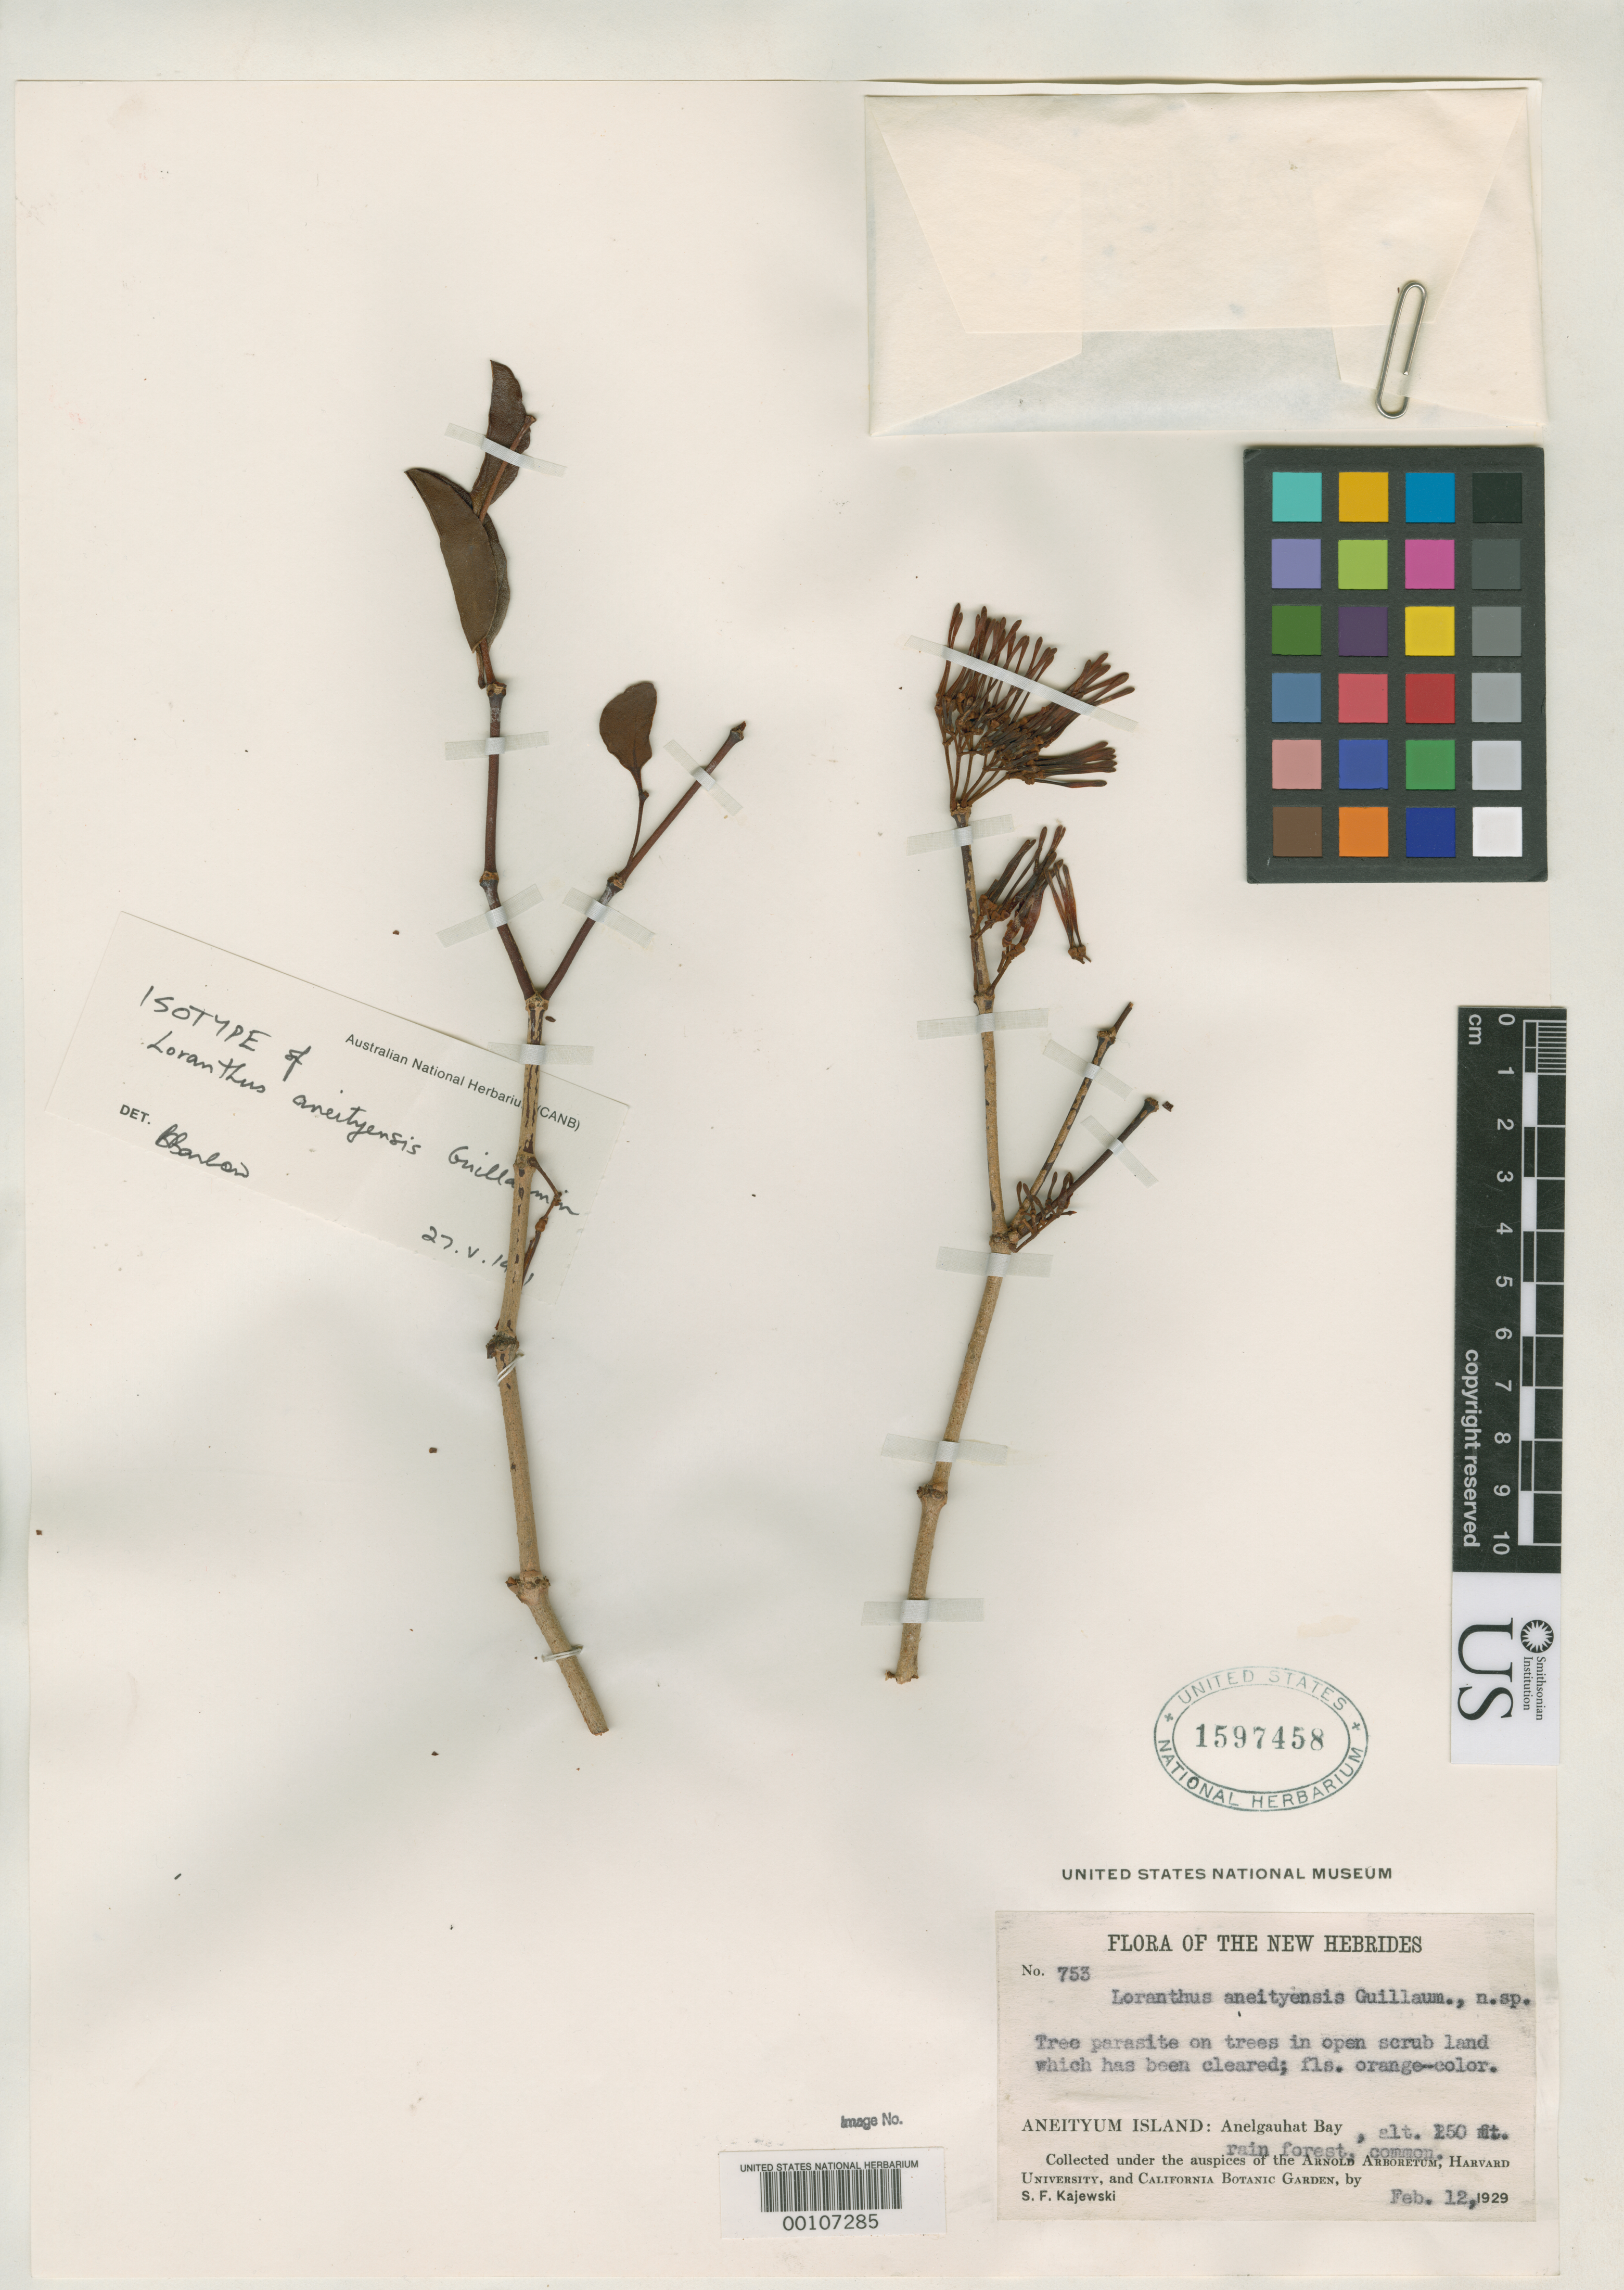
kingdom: Plantae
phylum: Tracheophyta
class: Magnoliopsida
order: Santalales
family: Loranthaceae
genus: Loranthus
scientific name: Loranthus aneityensis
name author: Guillaumin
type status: Isotype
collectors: S. Kajewski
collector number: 753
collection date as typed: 12 Feb 1929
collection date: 1929-02-12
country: Vanuatu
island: Anatom [Aneityum]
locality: Anelgauhat Bay.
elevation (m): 46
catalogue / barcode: US 1597458